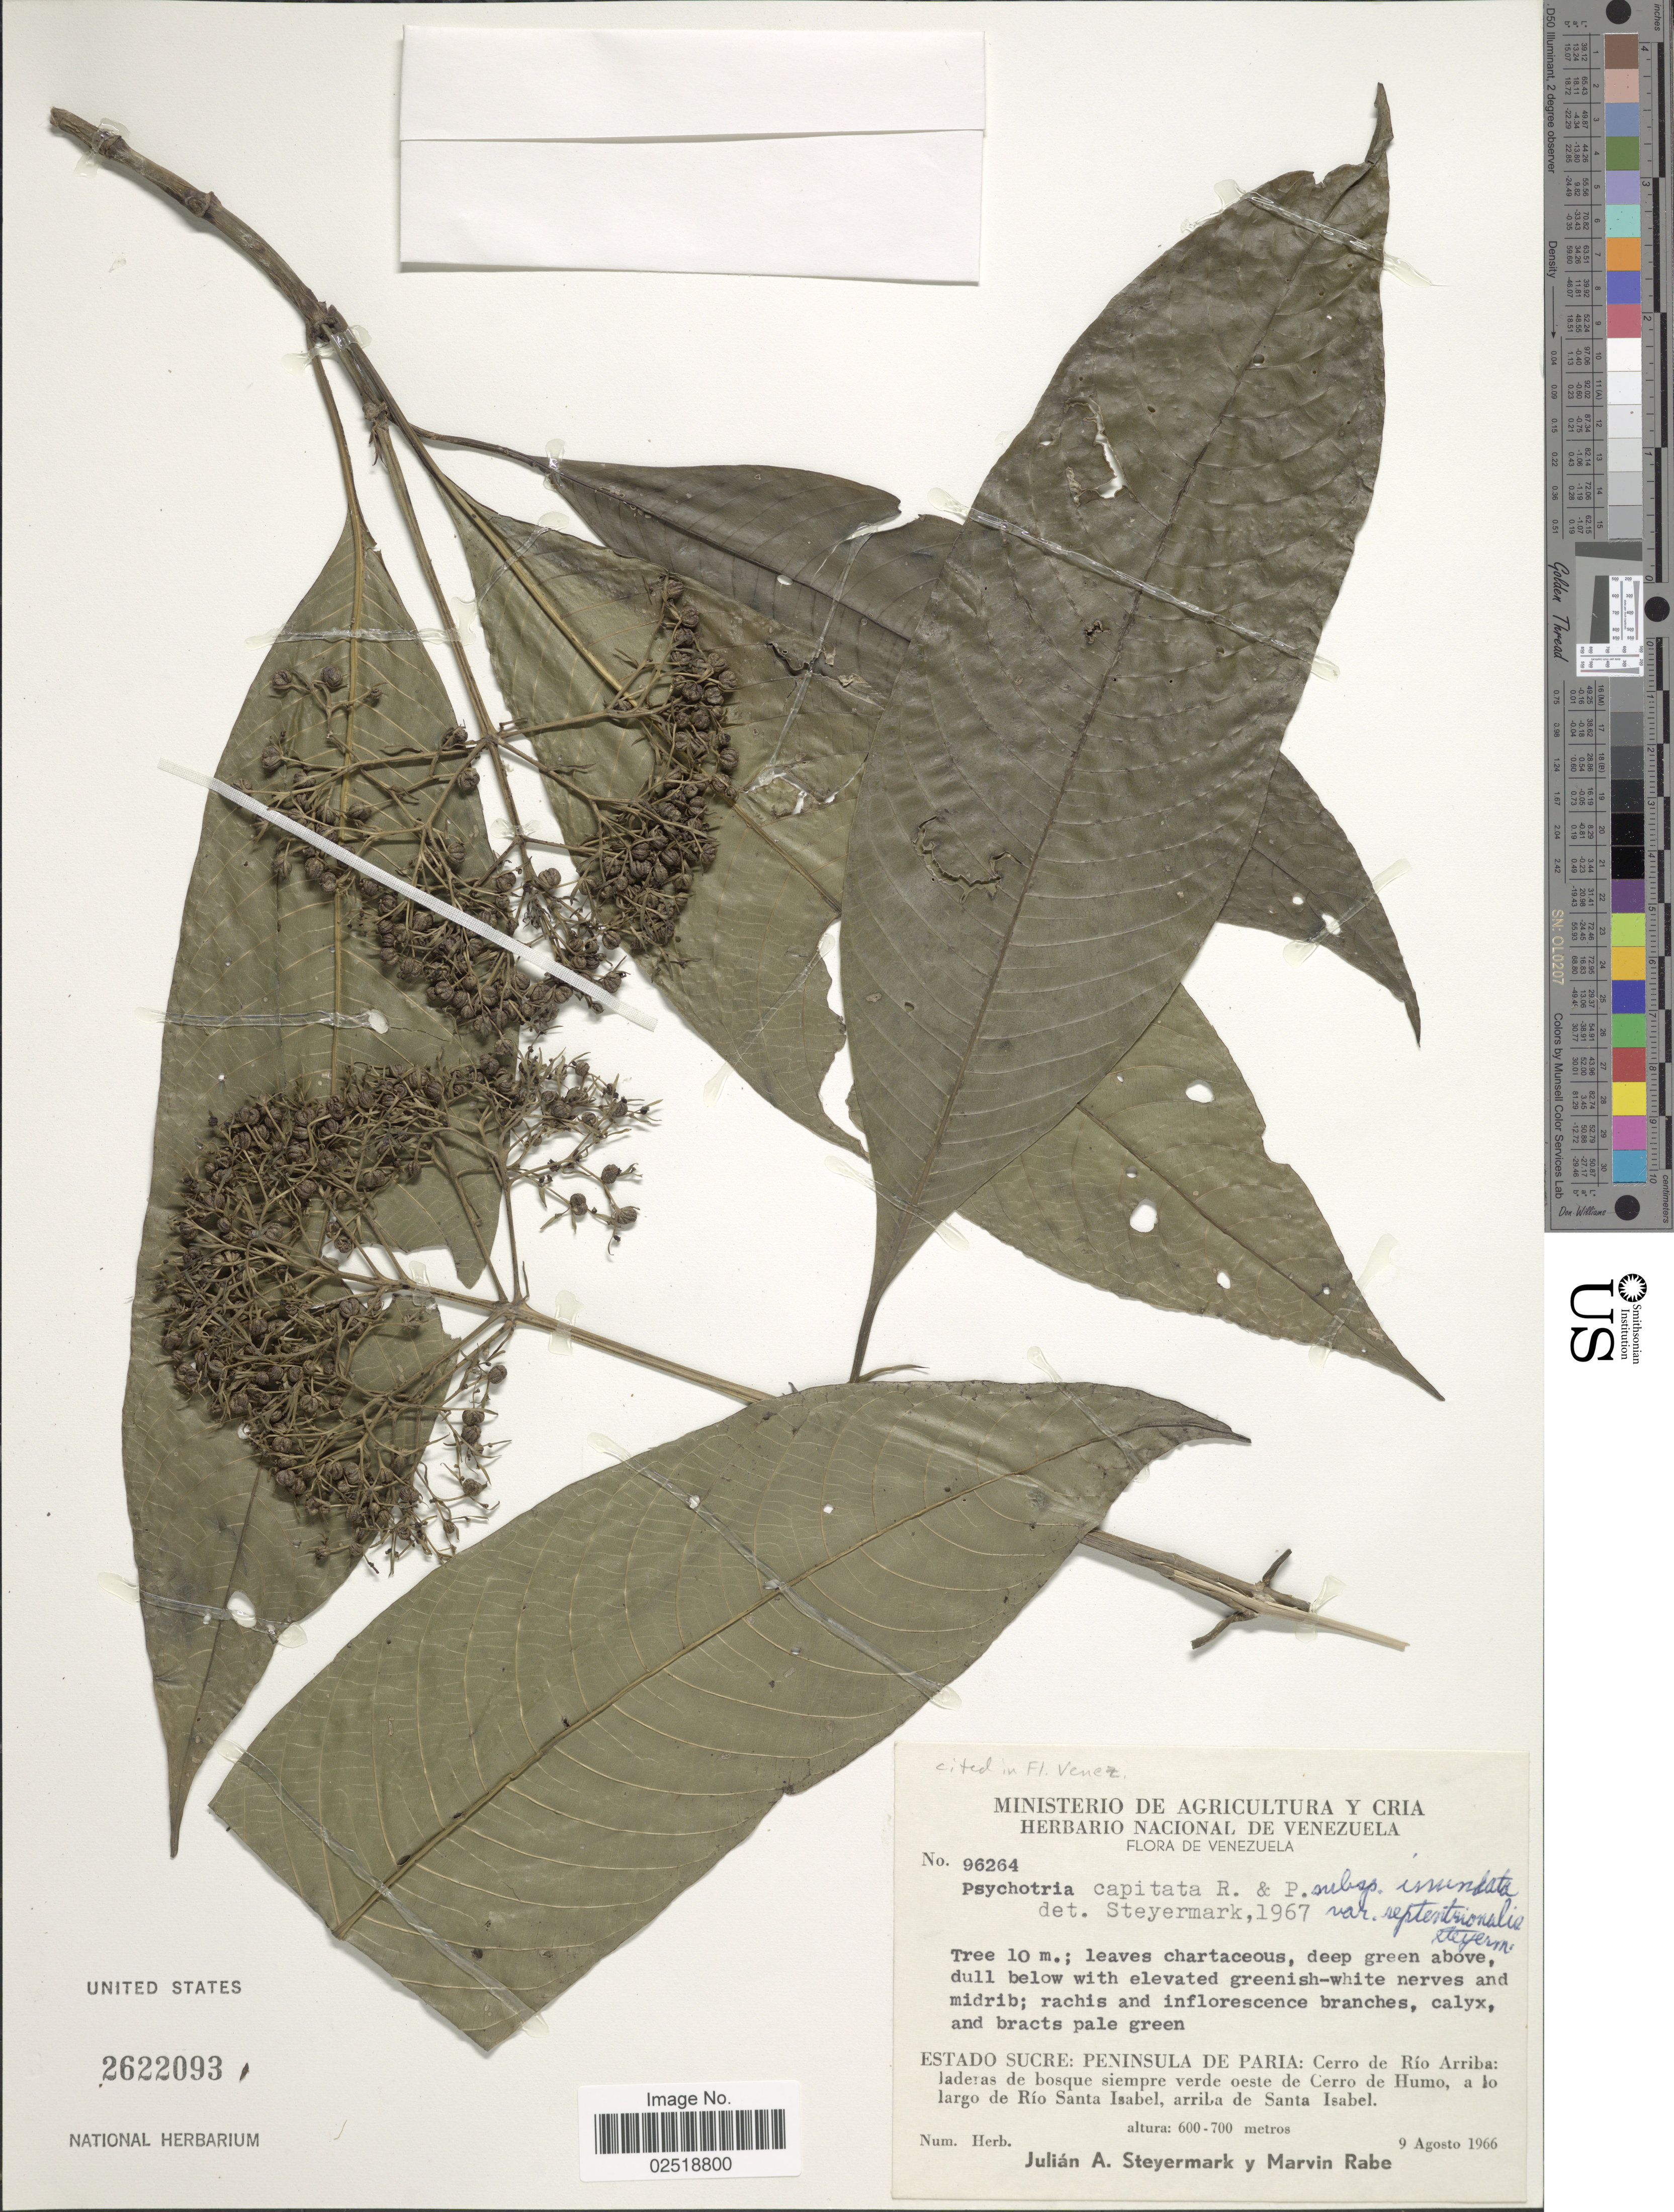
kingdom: Plantae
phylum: Tracheophyta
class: Magnoliopsida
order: Gentianales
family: Rubiaceae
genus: Psychotria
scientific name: Psychotria capitata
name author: Ruiz & Pav.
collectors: J. Steyermark & M. Rabe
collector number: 96264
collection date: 1966-08-09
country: Venezuela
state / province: Sucre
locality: Peninsula de Paria. Cerro de Río Arriba: laderas de bosque siempre verde oeste de Cerro de Humo, a lo largo de Río Santa Isabel, arriba de Santa Isabel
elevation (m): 600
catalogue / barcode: US 2622093